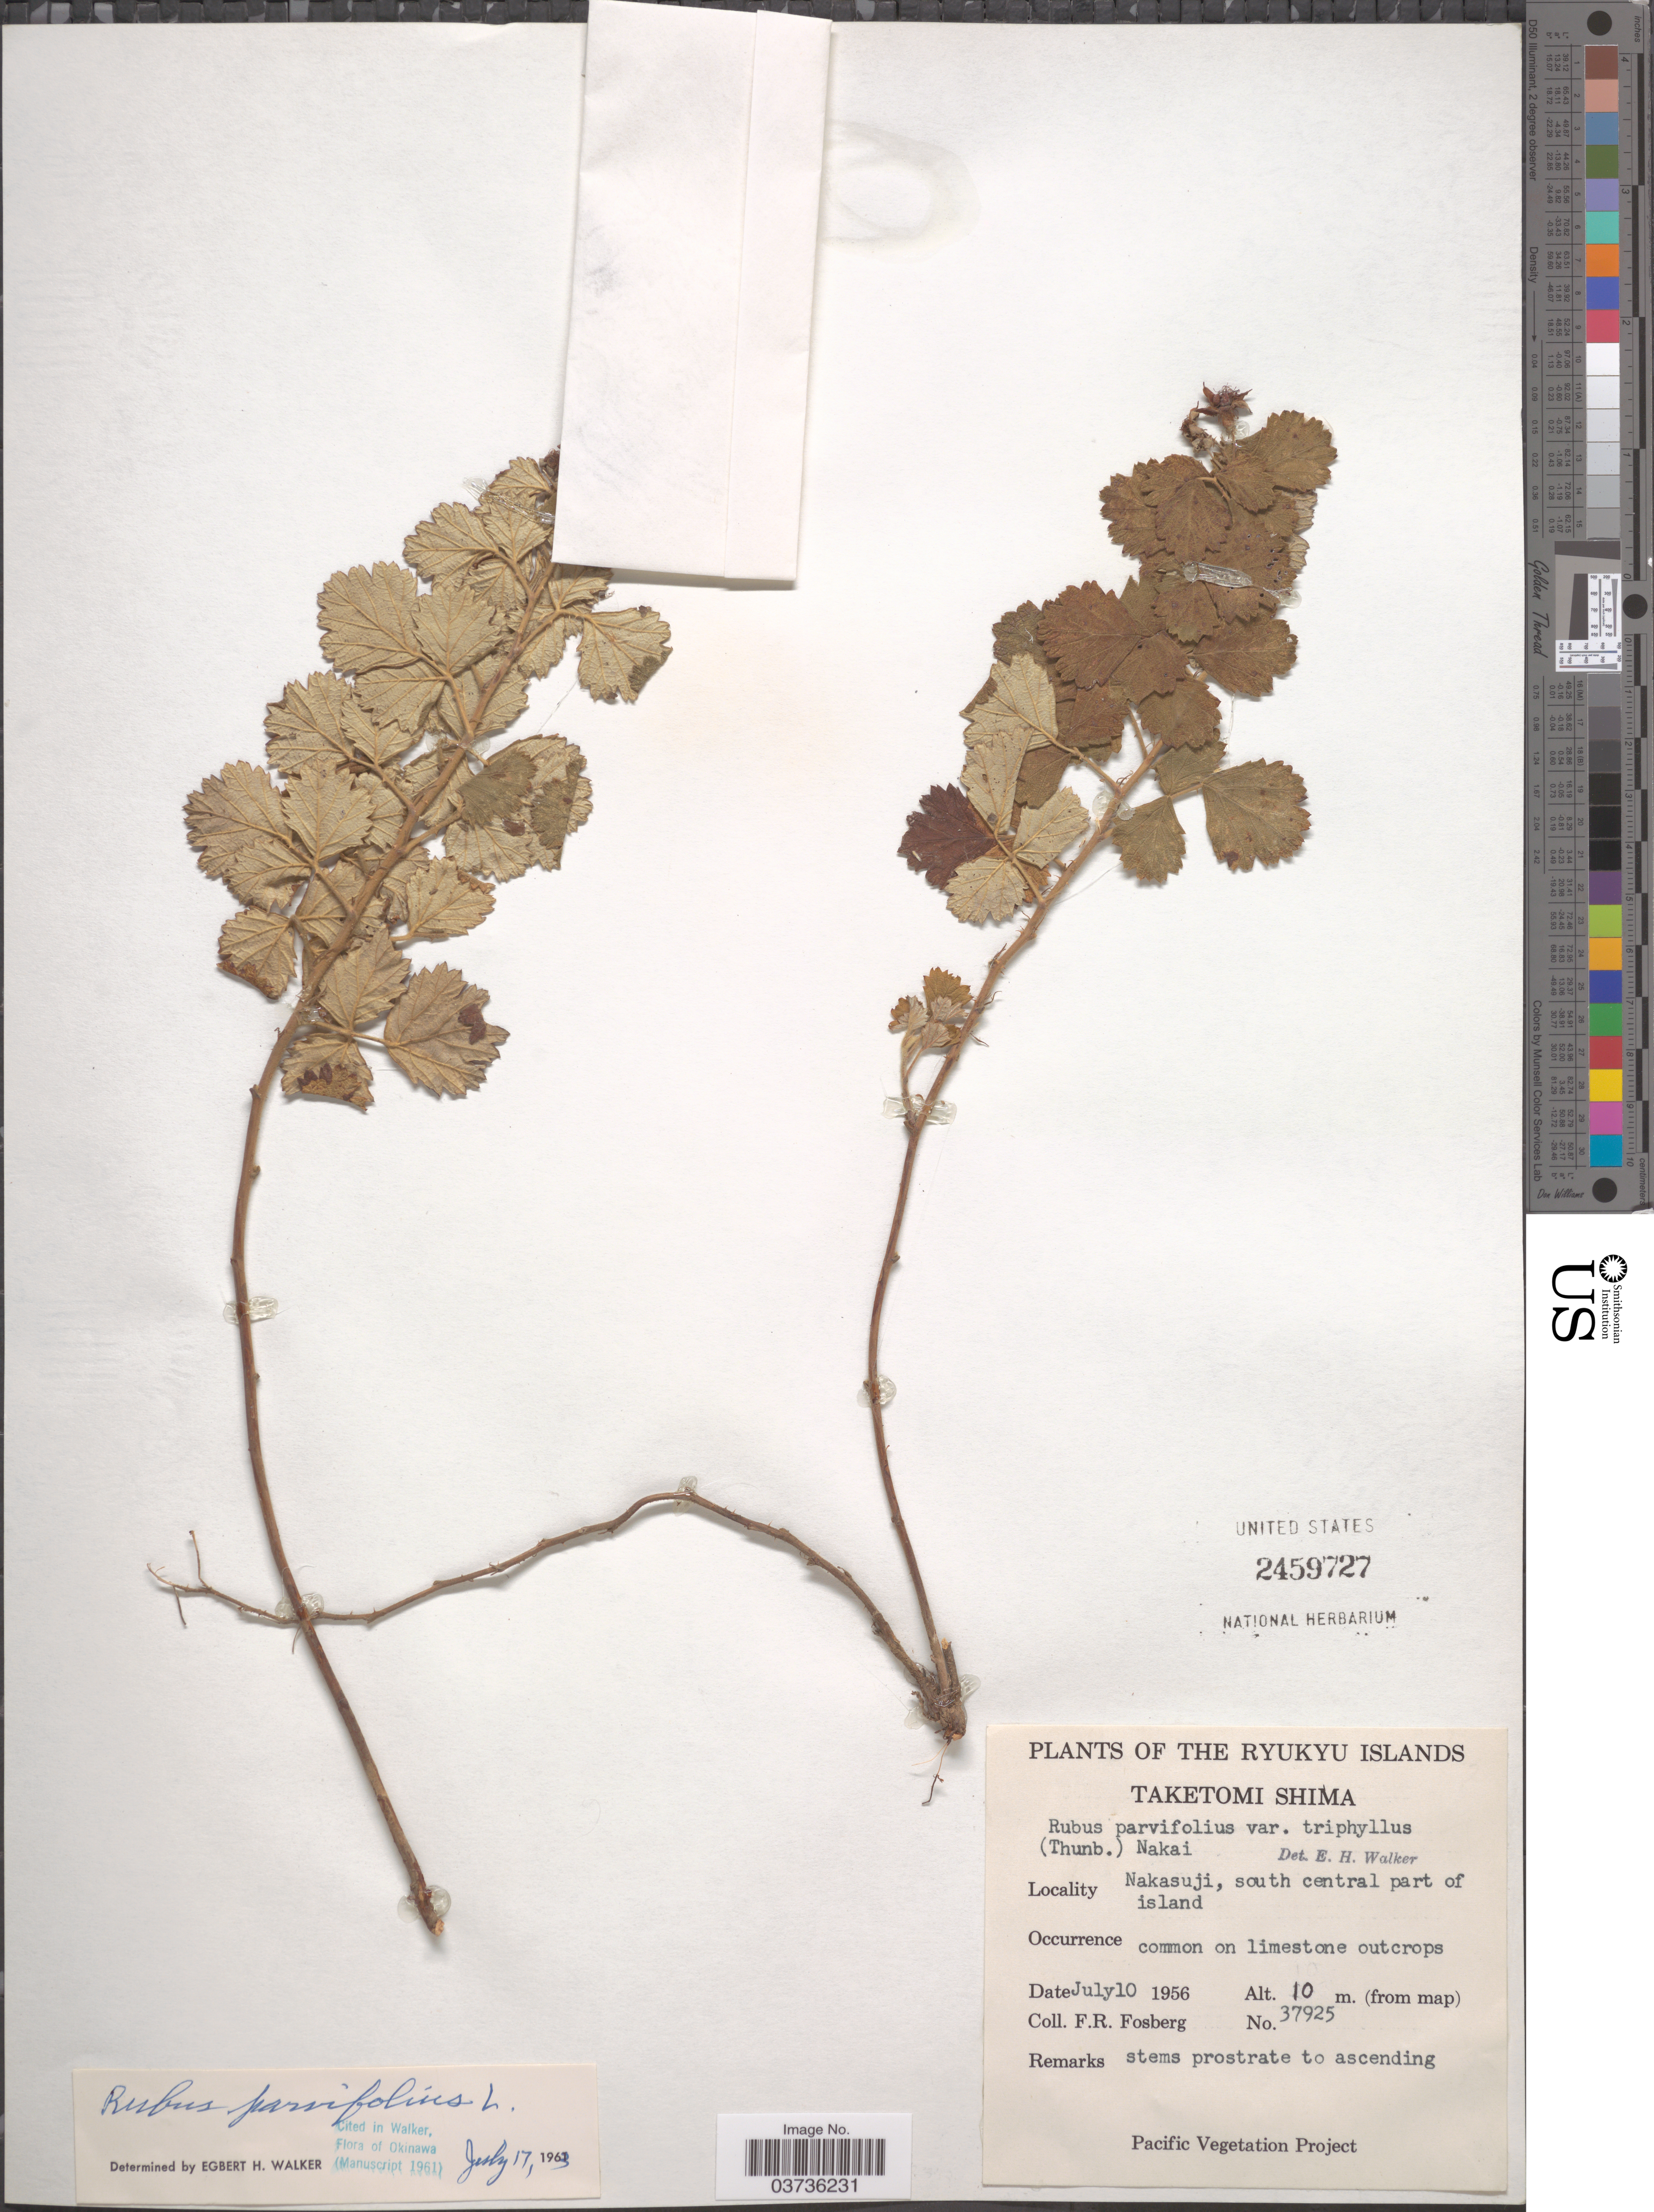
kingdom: Plantae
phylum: Tracheophyta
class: Magnoliopsida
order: Rosales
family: Rosaceae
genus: Rubus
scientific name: Rubus parvifolius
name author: L.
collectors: F. R. Fosberg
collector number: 37925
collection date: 1956-07-10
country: Japan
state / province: Okinawa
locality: The Ryukyu Islands, Taketomi Shima. Nakasuji, south central part of island.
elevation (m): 10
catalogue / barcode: US 2459727